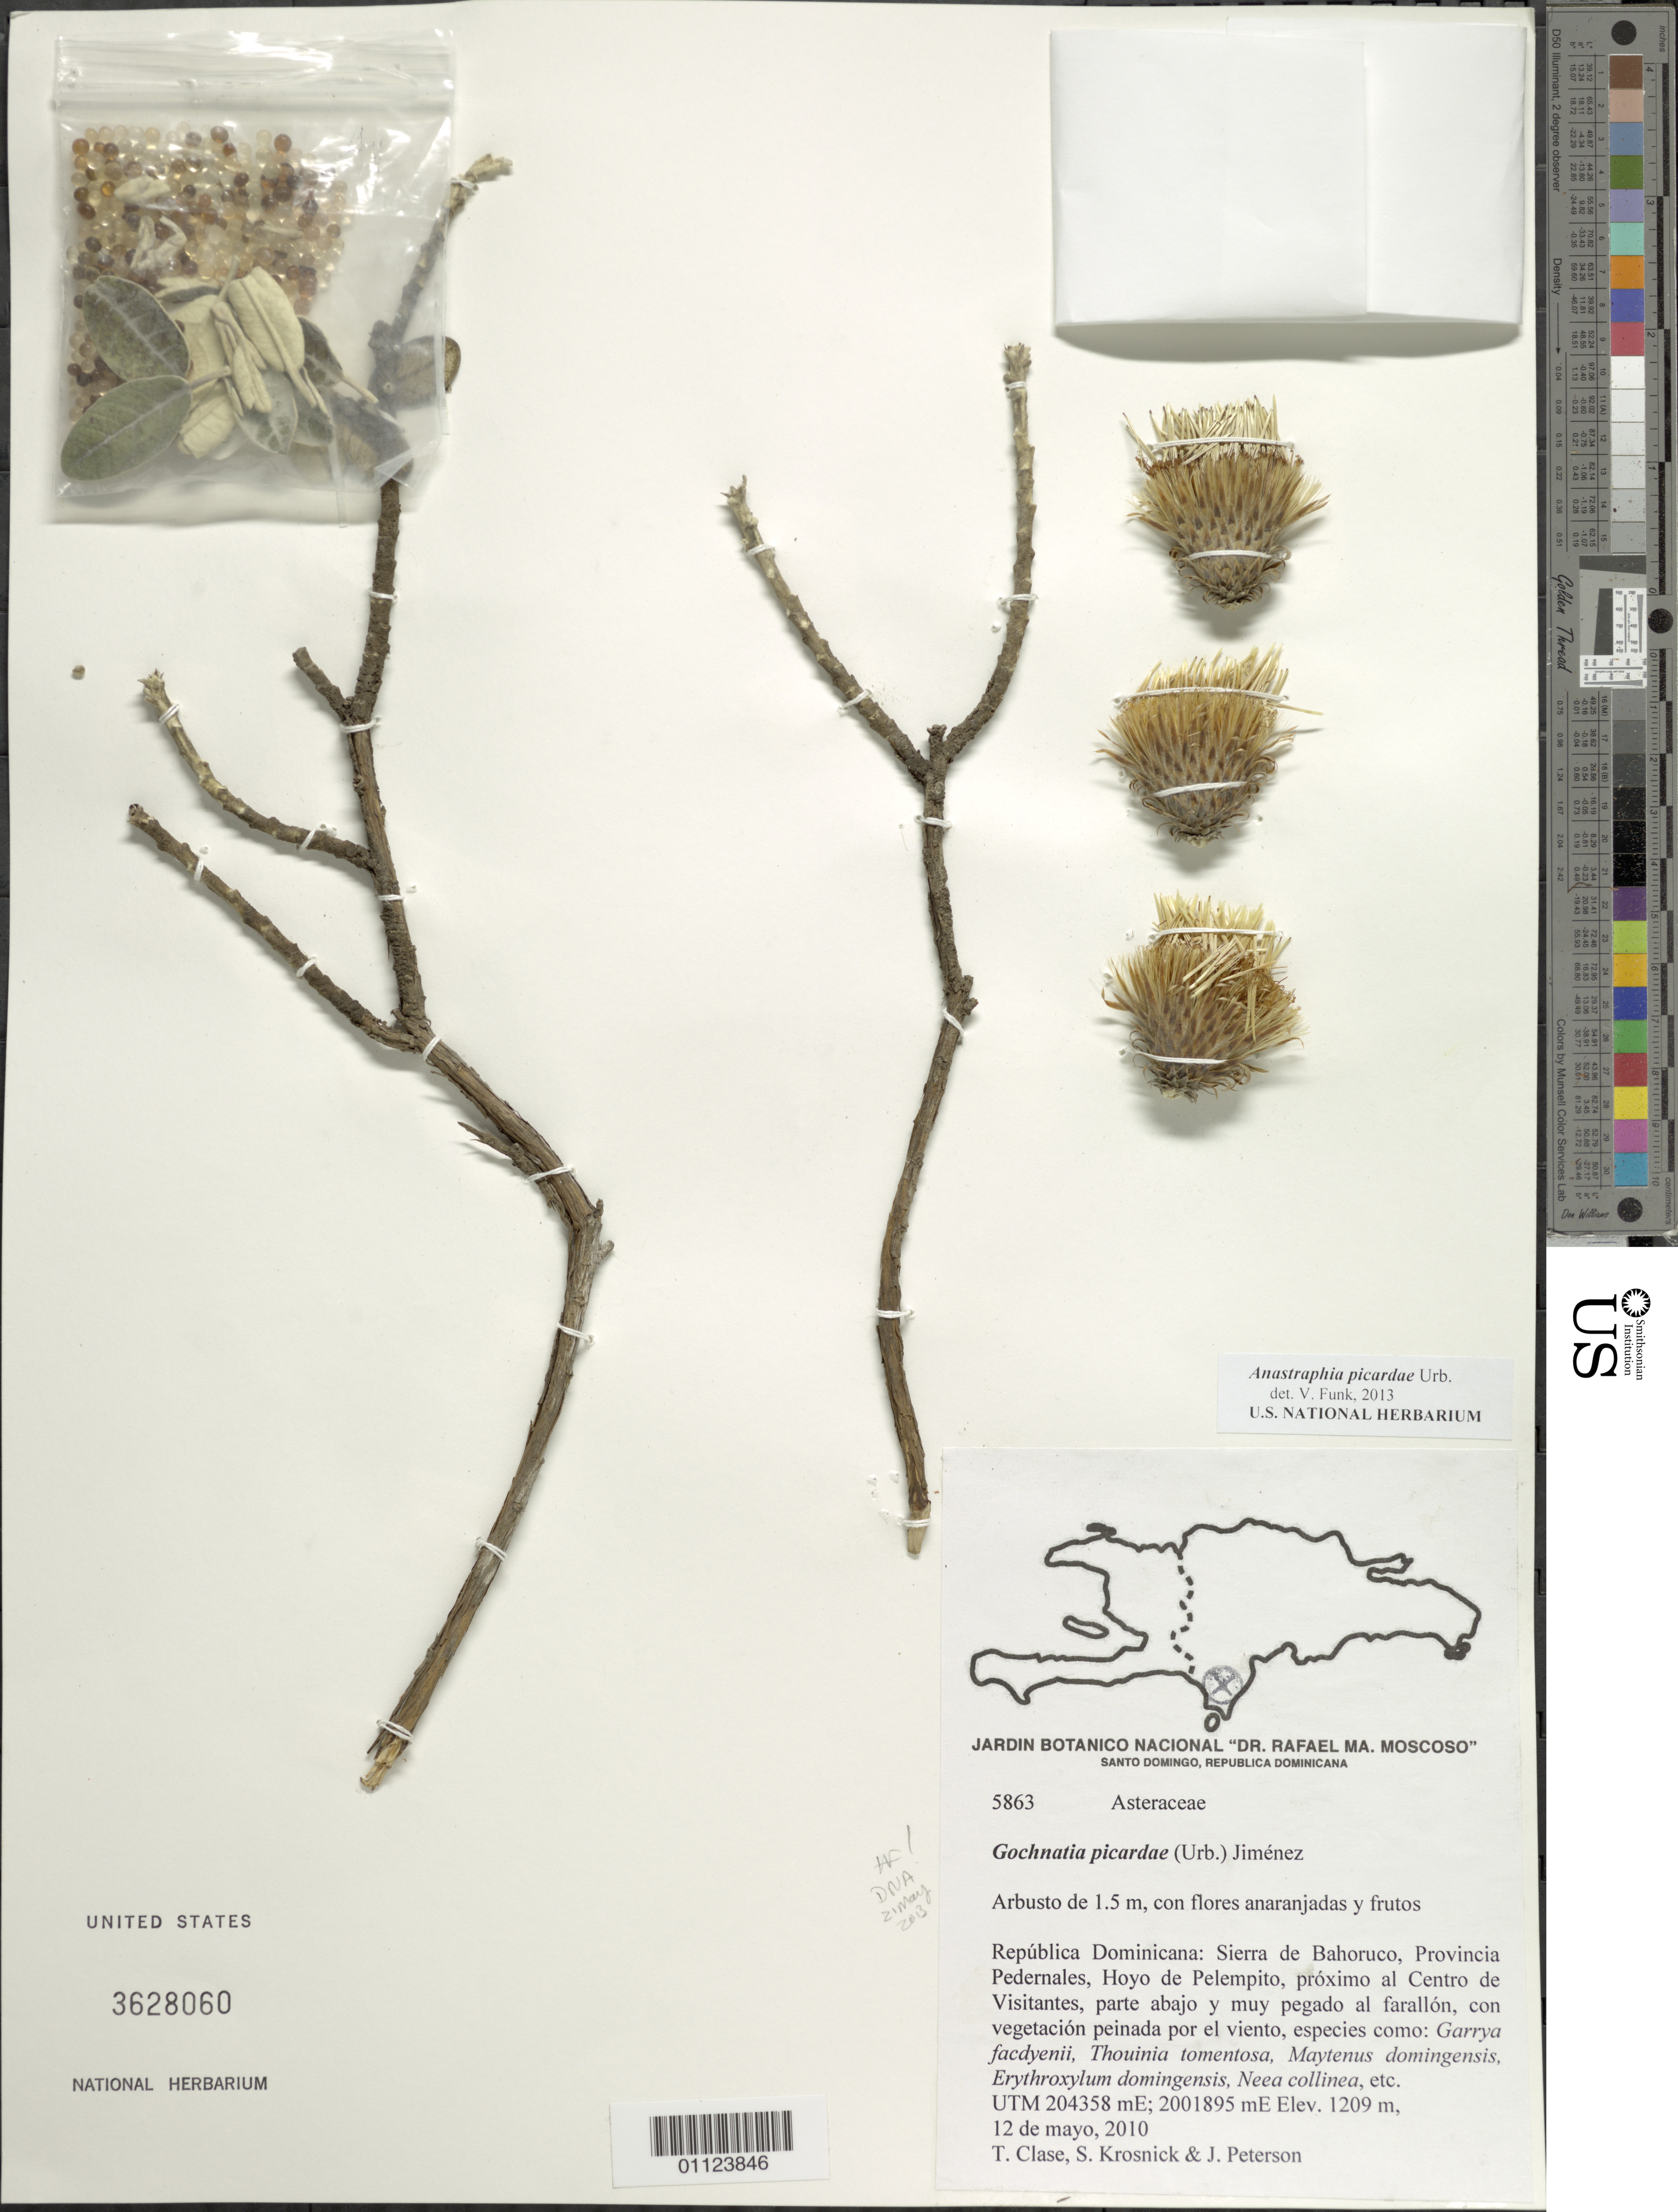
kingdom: Plantae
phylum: Tracheophyta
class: Magnoliopsida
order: Asterales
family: Asteraceae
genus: Anastraphia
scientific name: Anastraphia picardae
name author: Urb.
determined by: Funk, Vicki A., (BOT), Smithsonian Institution - National Museum of Natural History (UNITED STATES)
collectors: T. Clase, S. Krosnick & J. Peterson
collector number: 5863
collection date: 2010-05-12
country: Dominican Republic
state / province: Pedernales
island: Hispaniola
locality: Sierra de Bahoruco, Hoyo de Pelempito, próximo al Centro de Visitantes.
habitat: Parte abajo y muy pedago al farallón, con vegetación peinada por el viento, especies como: Garrya facdyenii, Thouinia tomentosa, Maytenus domingensis, Erythroxylum domingensis, Neea collinea, etc.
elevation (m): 1209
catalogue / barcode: US 3628060